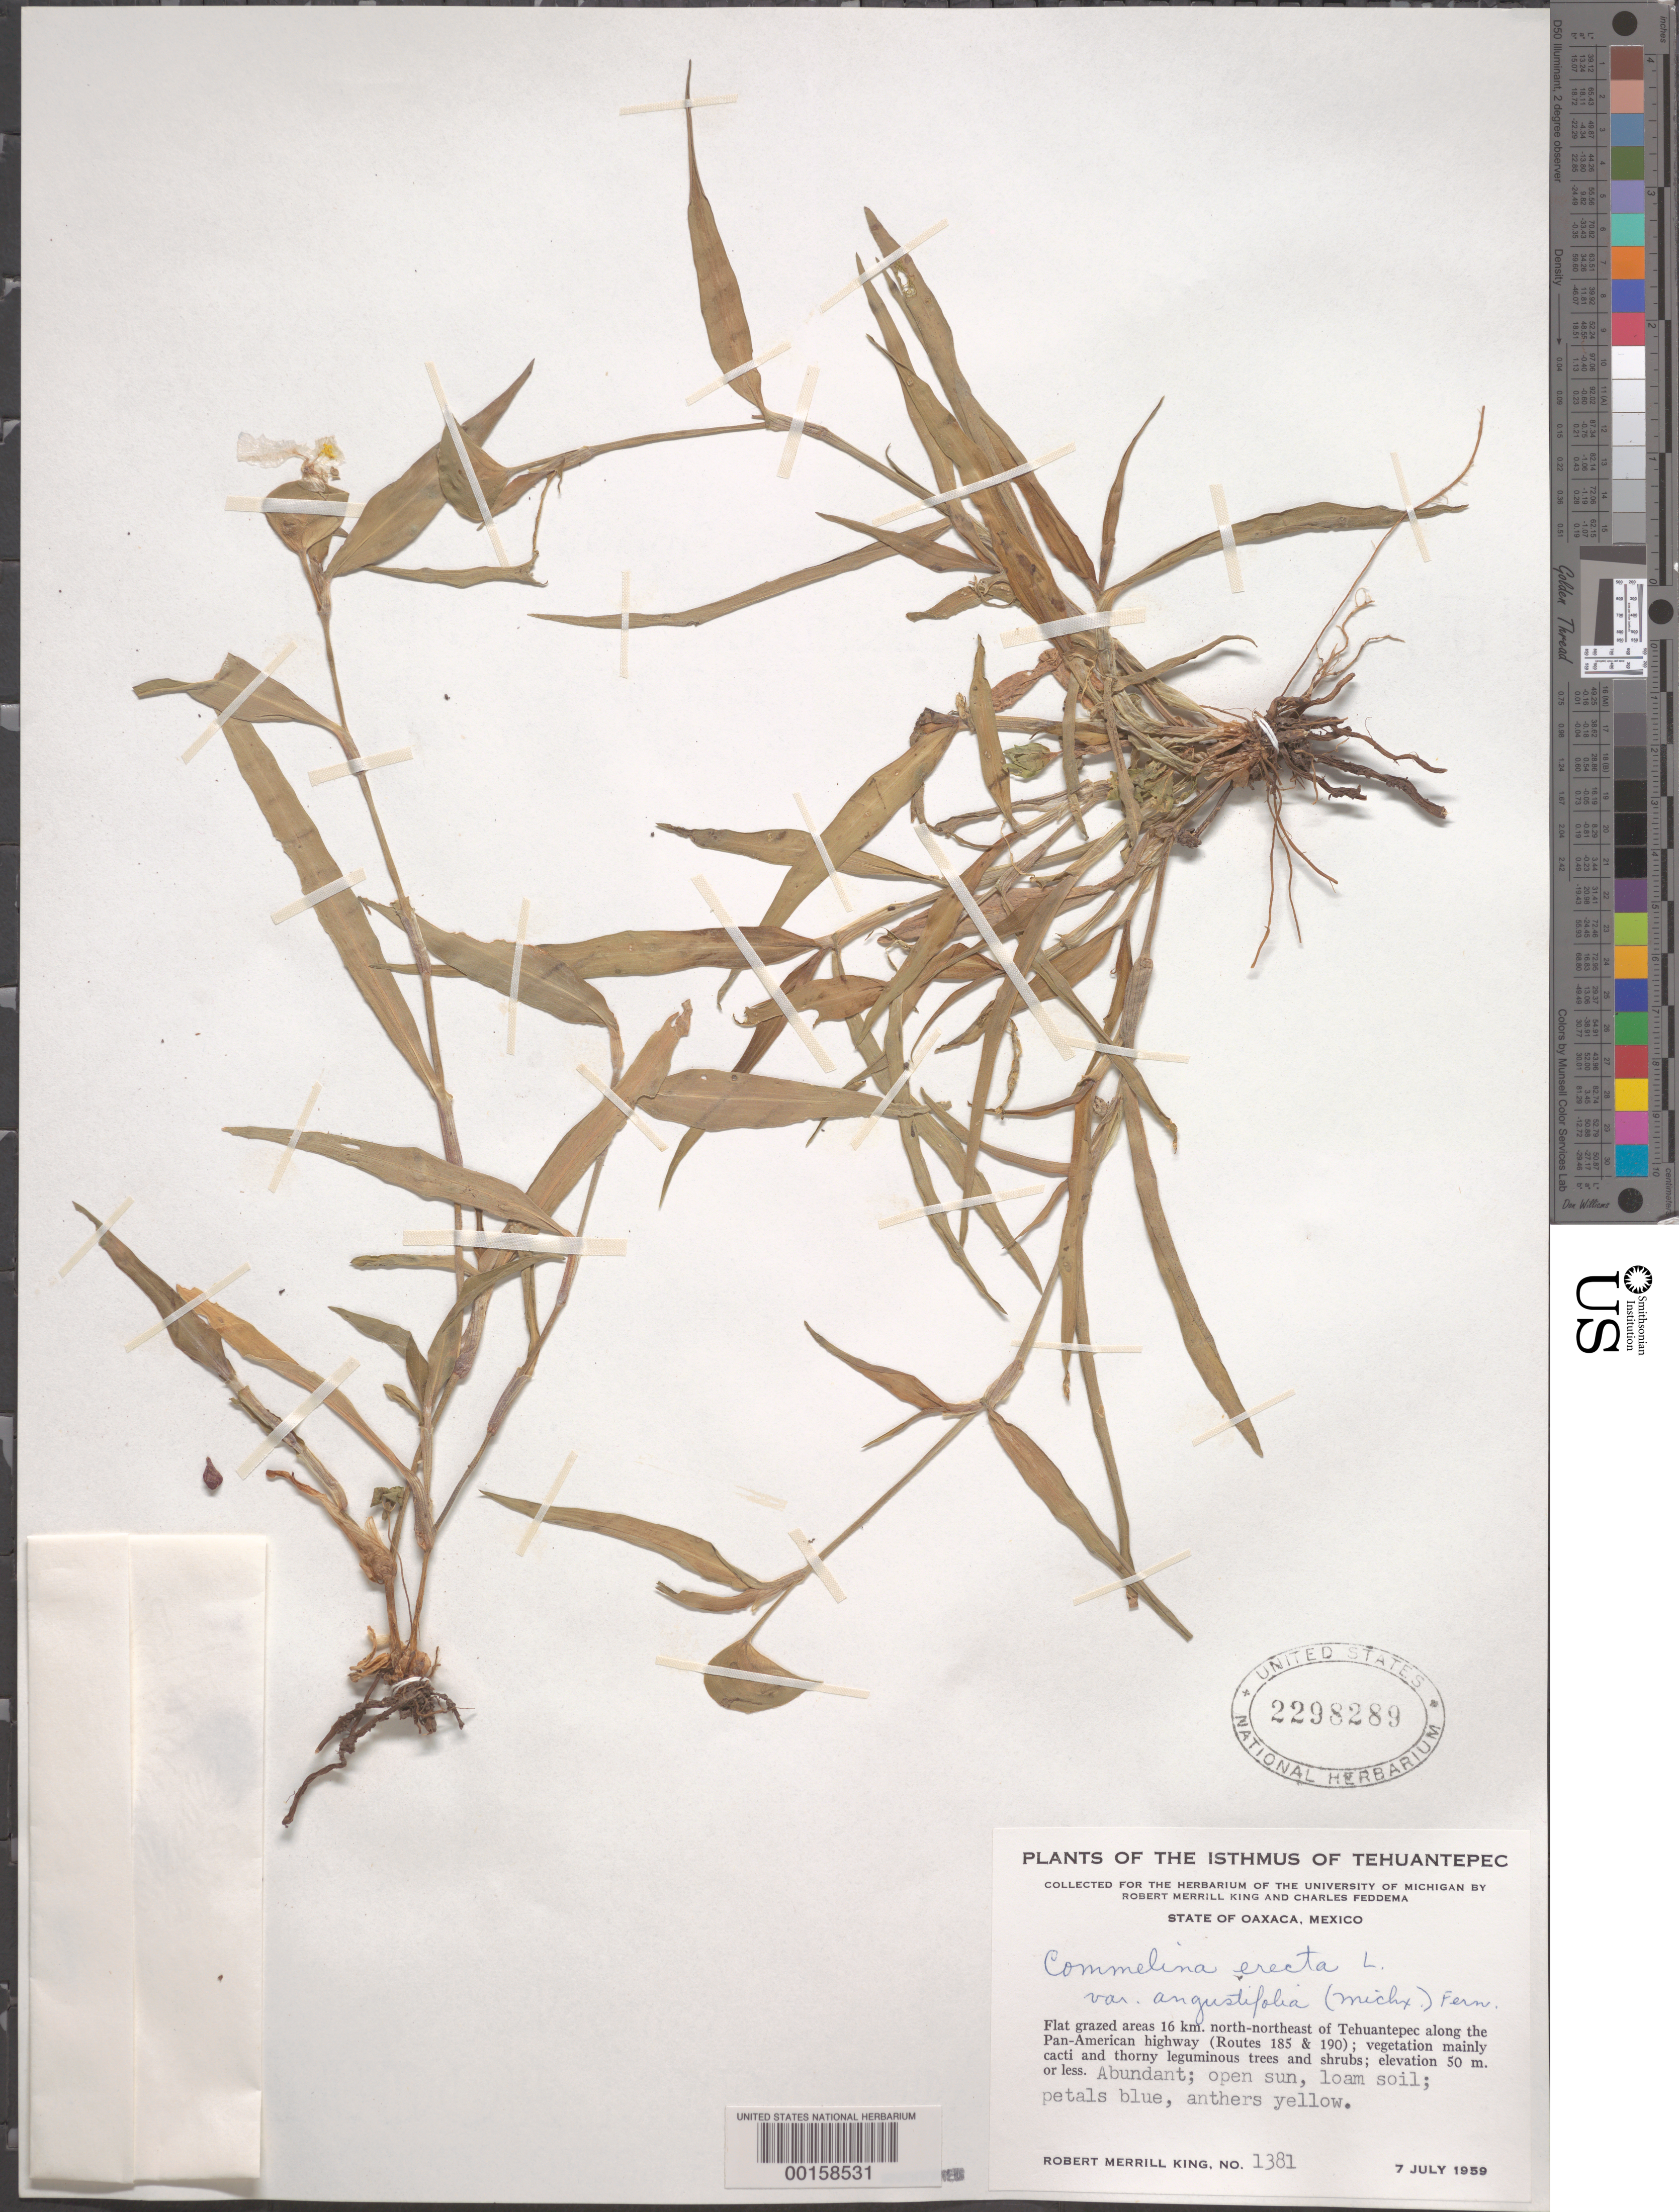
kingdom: Plantae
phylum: Tracheophyta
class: Liliopsida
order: Commelinales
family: Commelinaceae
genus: Commelina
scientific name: Commelina erecta var. angustifolia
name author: (Michx.) Fernald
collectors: R. M. King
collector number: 1381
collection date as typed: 07 Jul 1959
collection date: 1959-07-07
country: Mexico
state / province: Oaxaca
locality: Tehuantepec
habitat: Open sun, clay loam; flat grazed area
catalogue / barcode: US 2298289